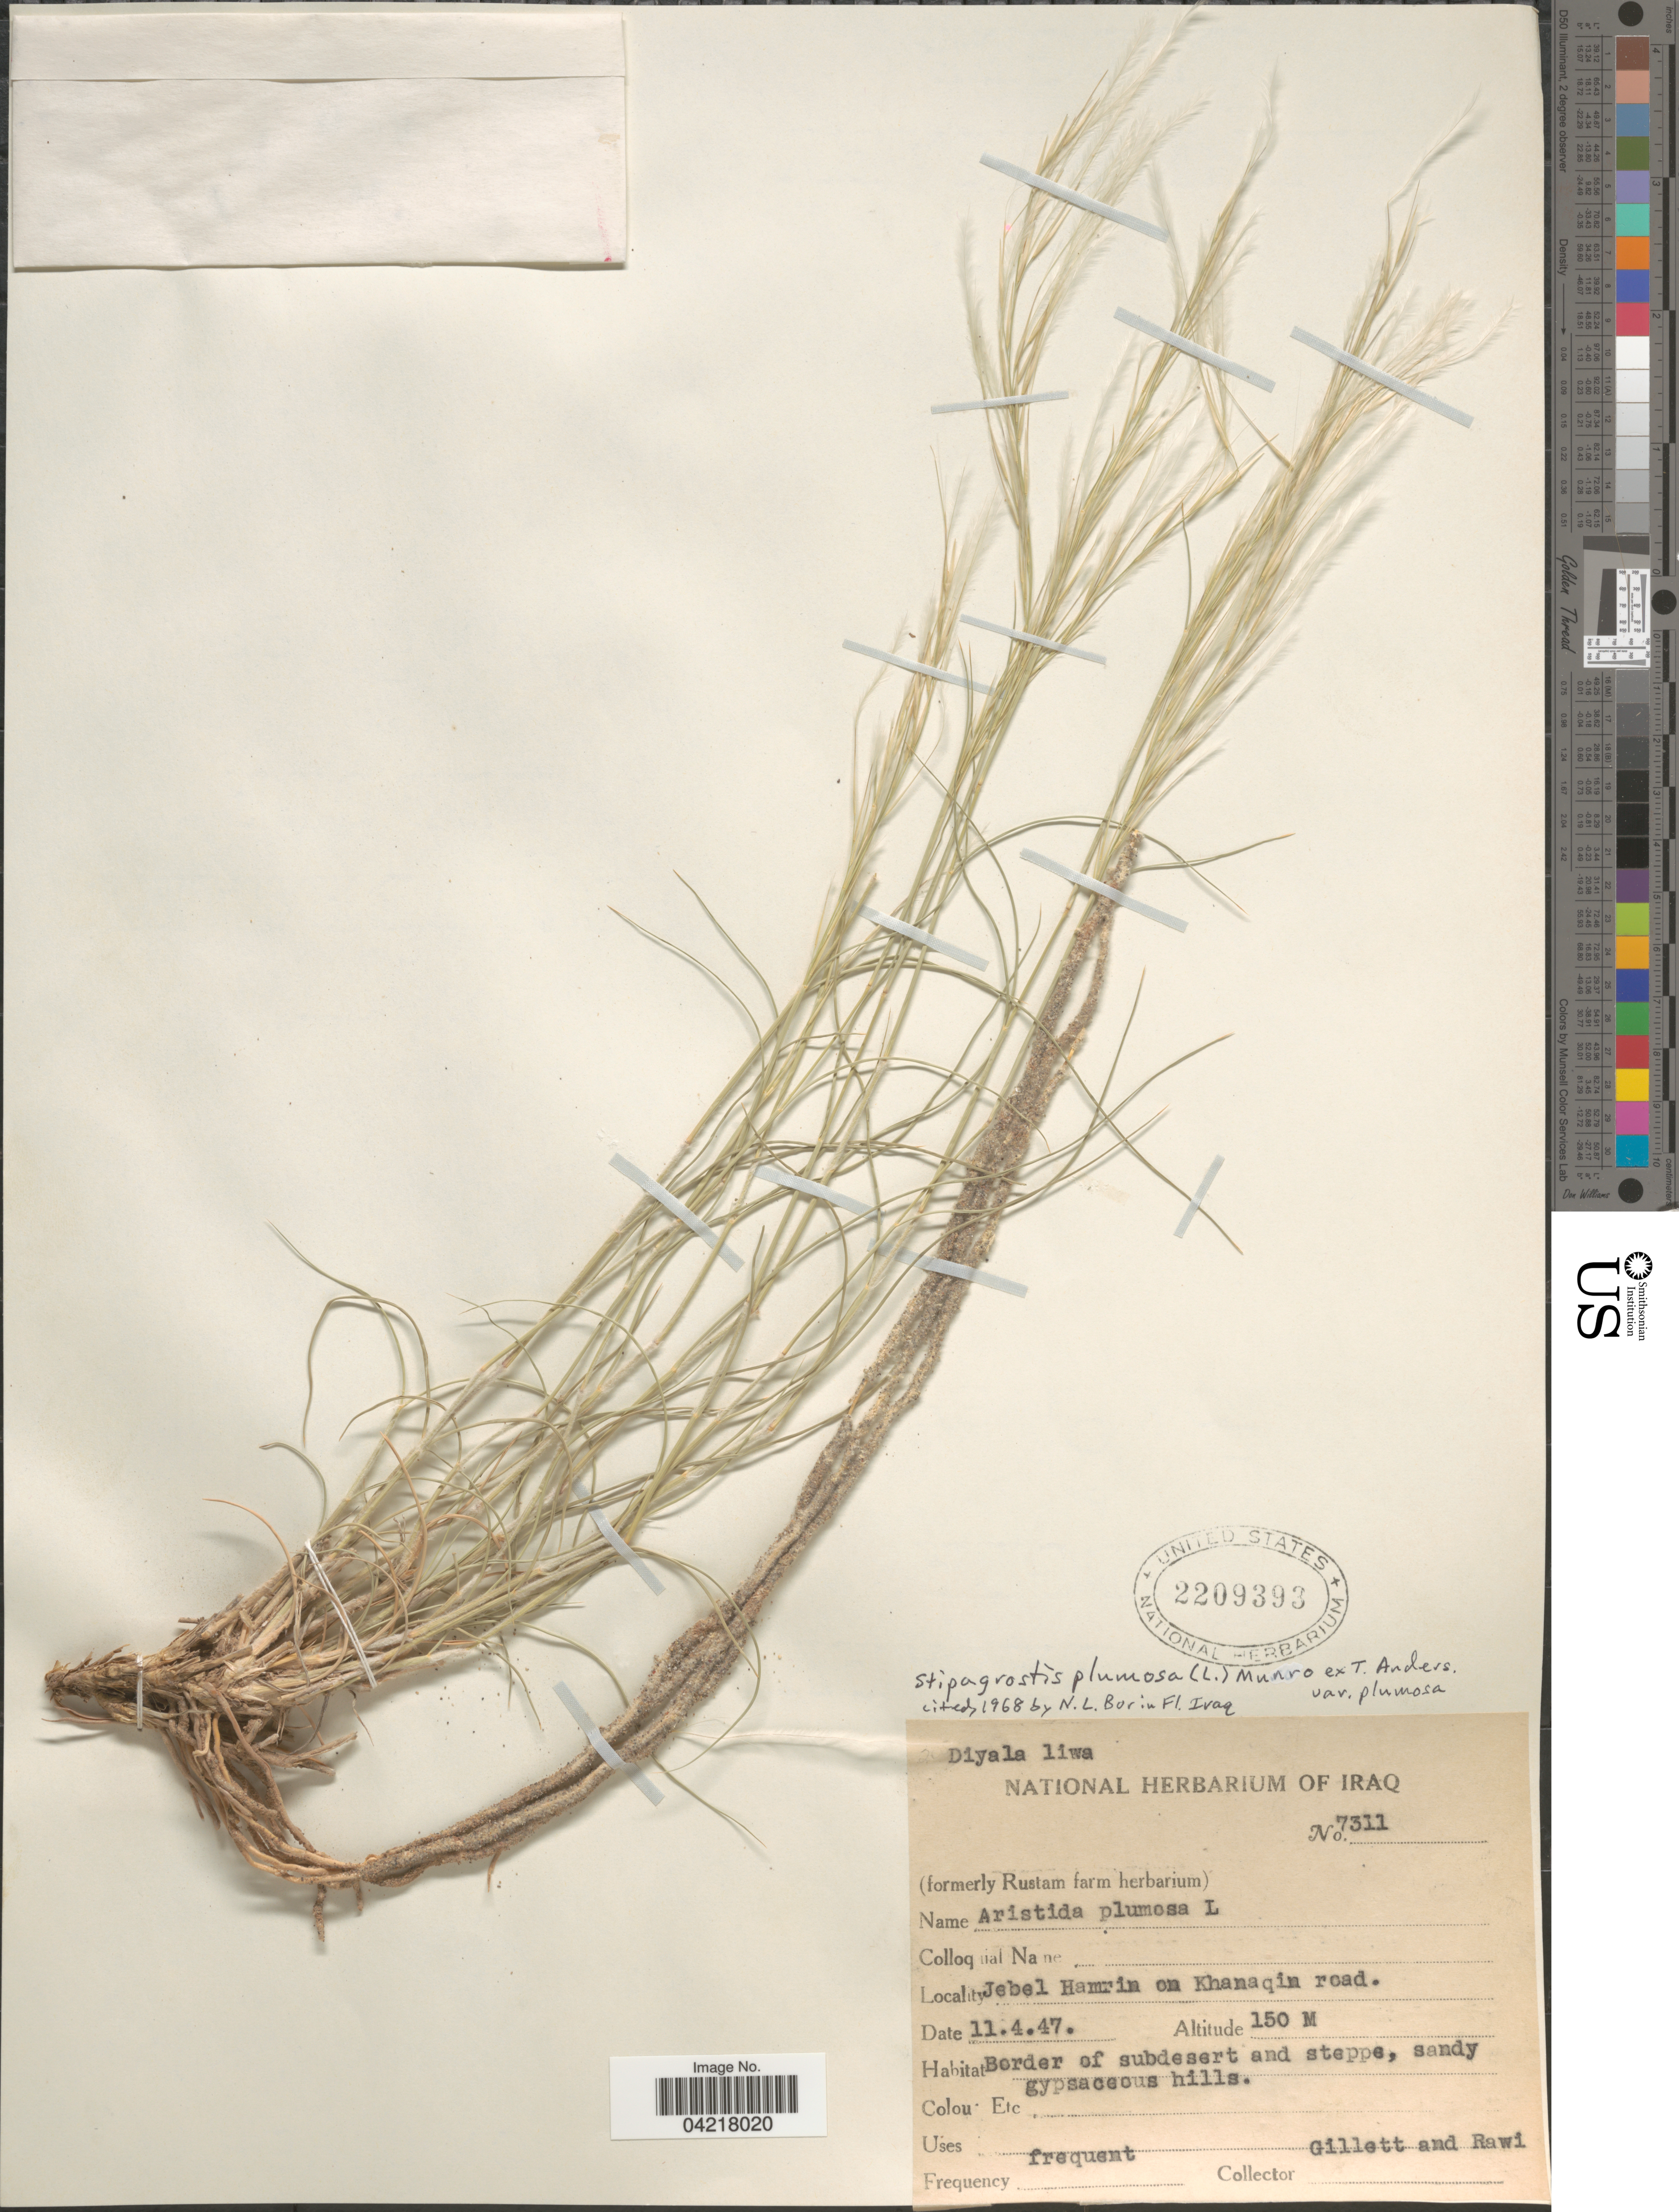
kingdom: Plantae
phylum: Tracheophyta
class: Liliopsida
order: Poales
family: Poaceae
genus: Stipagrostis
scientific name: Stipagrostis plumosa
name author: (L.) Munro ex T. Anderson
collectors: Gillett, -- & -. Rawi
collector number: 7311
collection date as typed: Transcribed d/m/y: 11/4/47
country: Iraq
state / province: Diyala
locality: Diyala liwa. Jebel Hamrin on Khanaqin road.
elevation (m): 150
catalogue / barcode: US 2209393